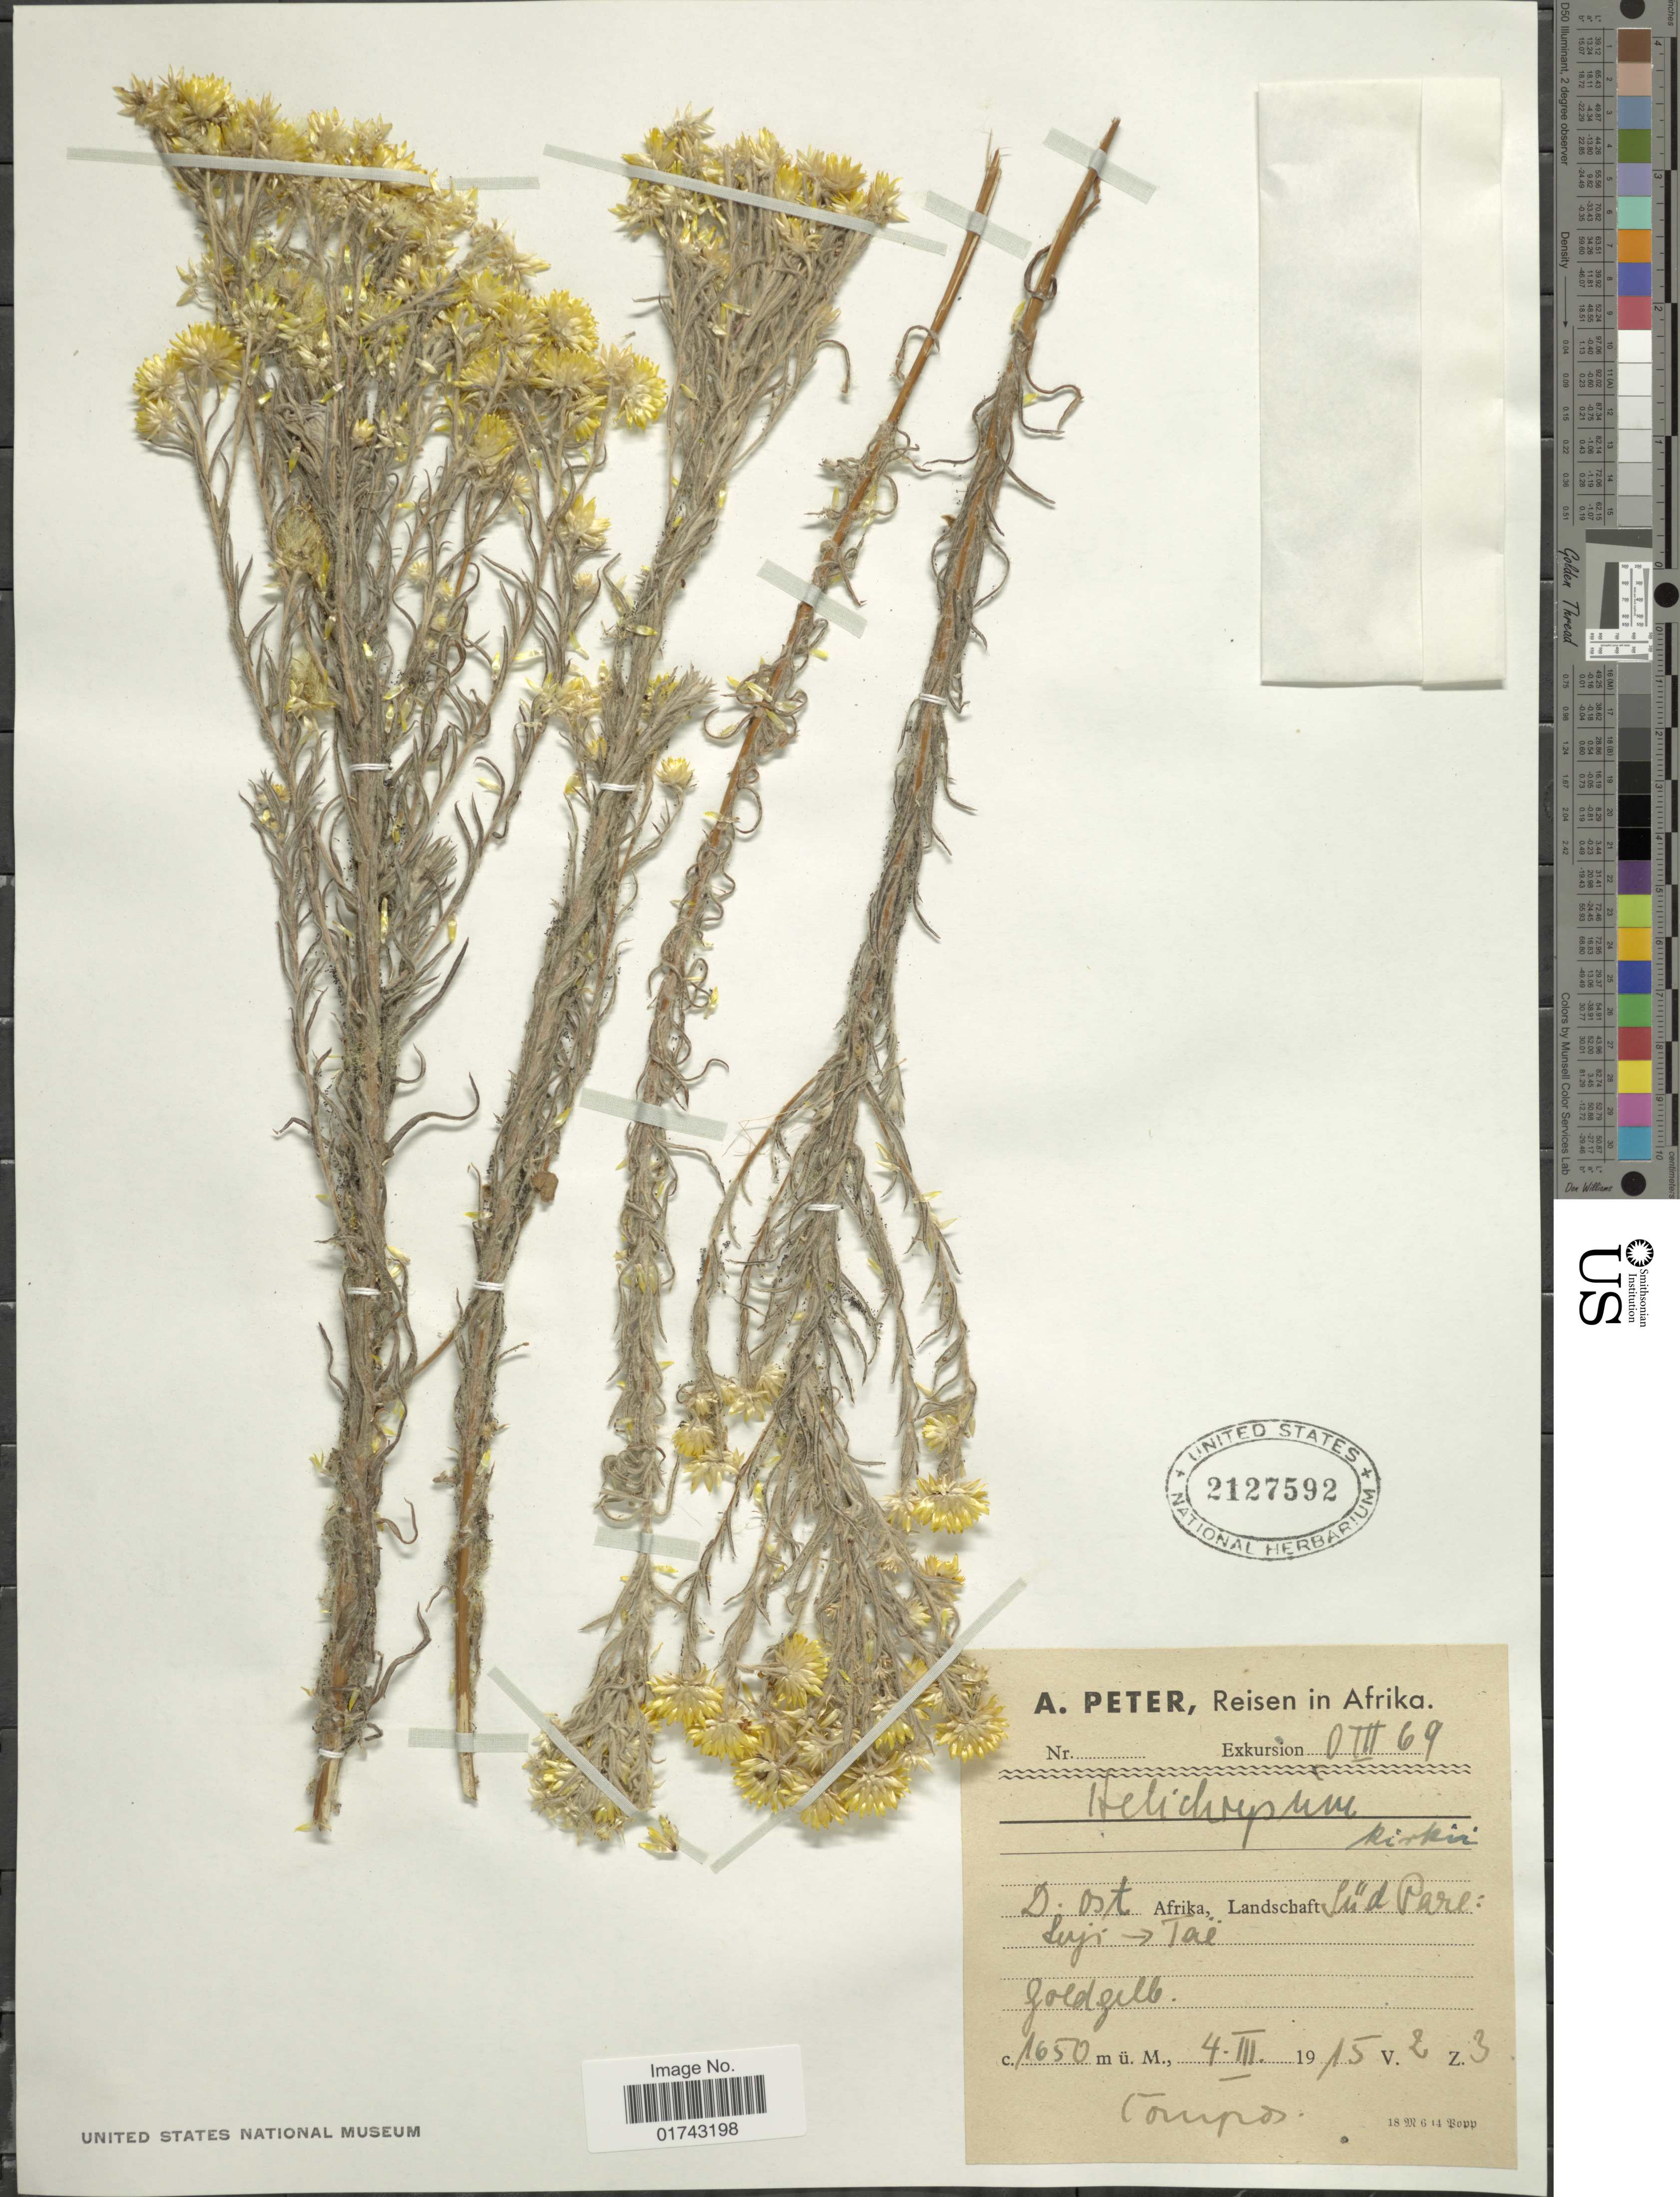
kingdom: Plantae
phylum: Tracheophyta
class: Magnoliopsida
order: Asterales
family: Asteraceae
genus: Helichrysum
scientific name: Helichrysum kirkii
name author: Oliv. & Hiern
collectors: A. Peter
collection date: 1915-03-04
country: Tanzania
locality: D. Ost Afrika, Landschaft Sud Pare Luji - Tae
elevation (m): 1650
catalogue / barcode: US 2127592